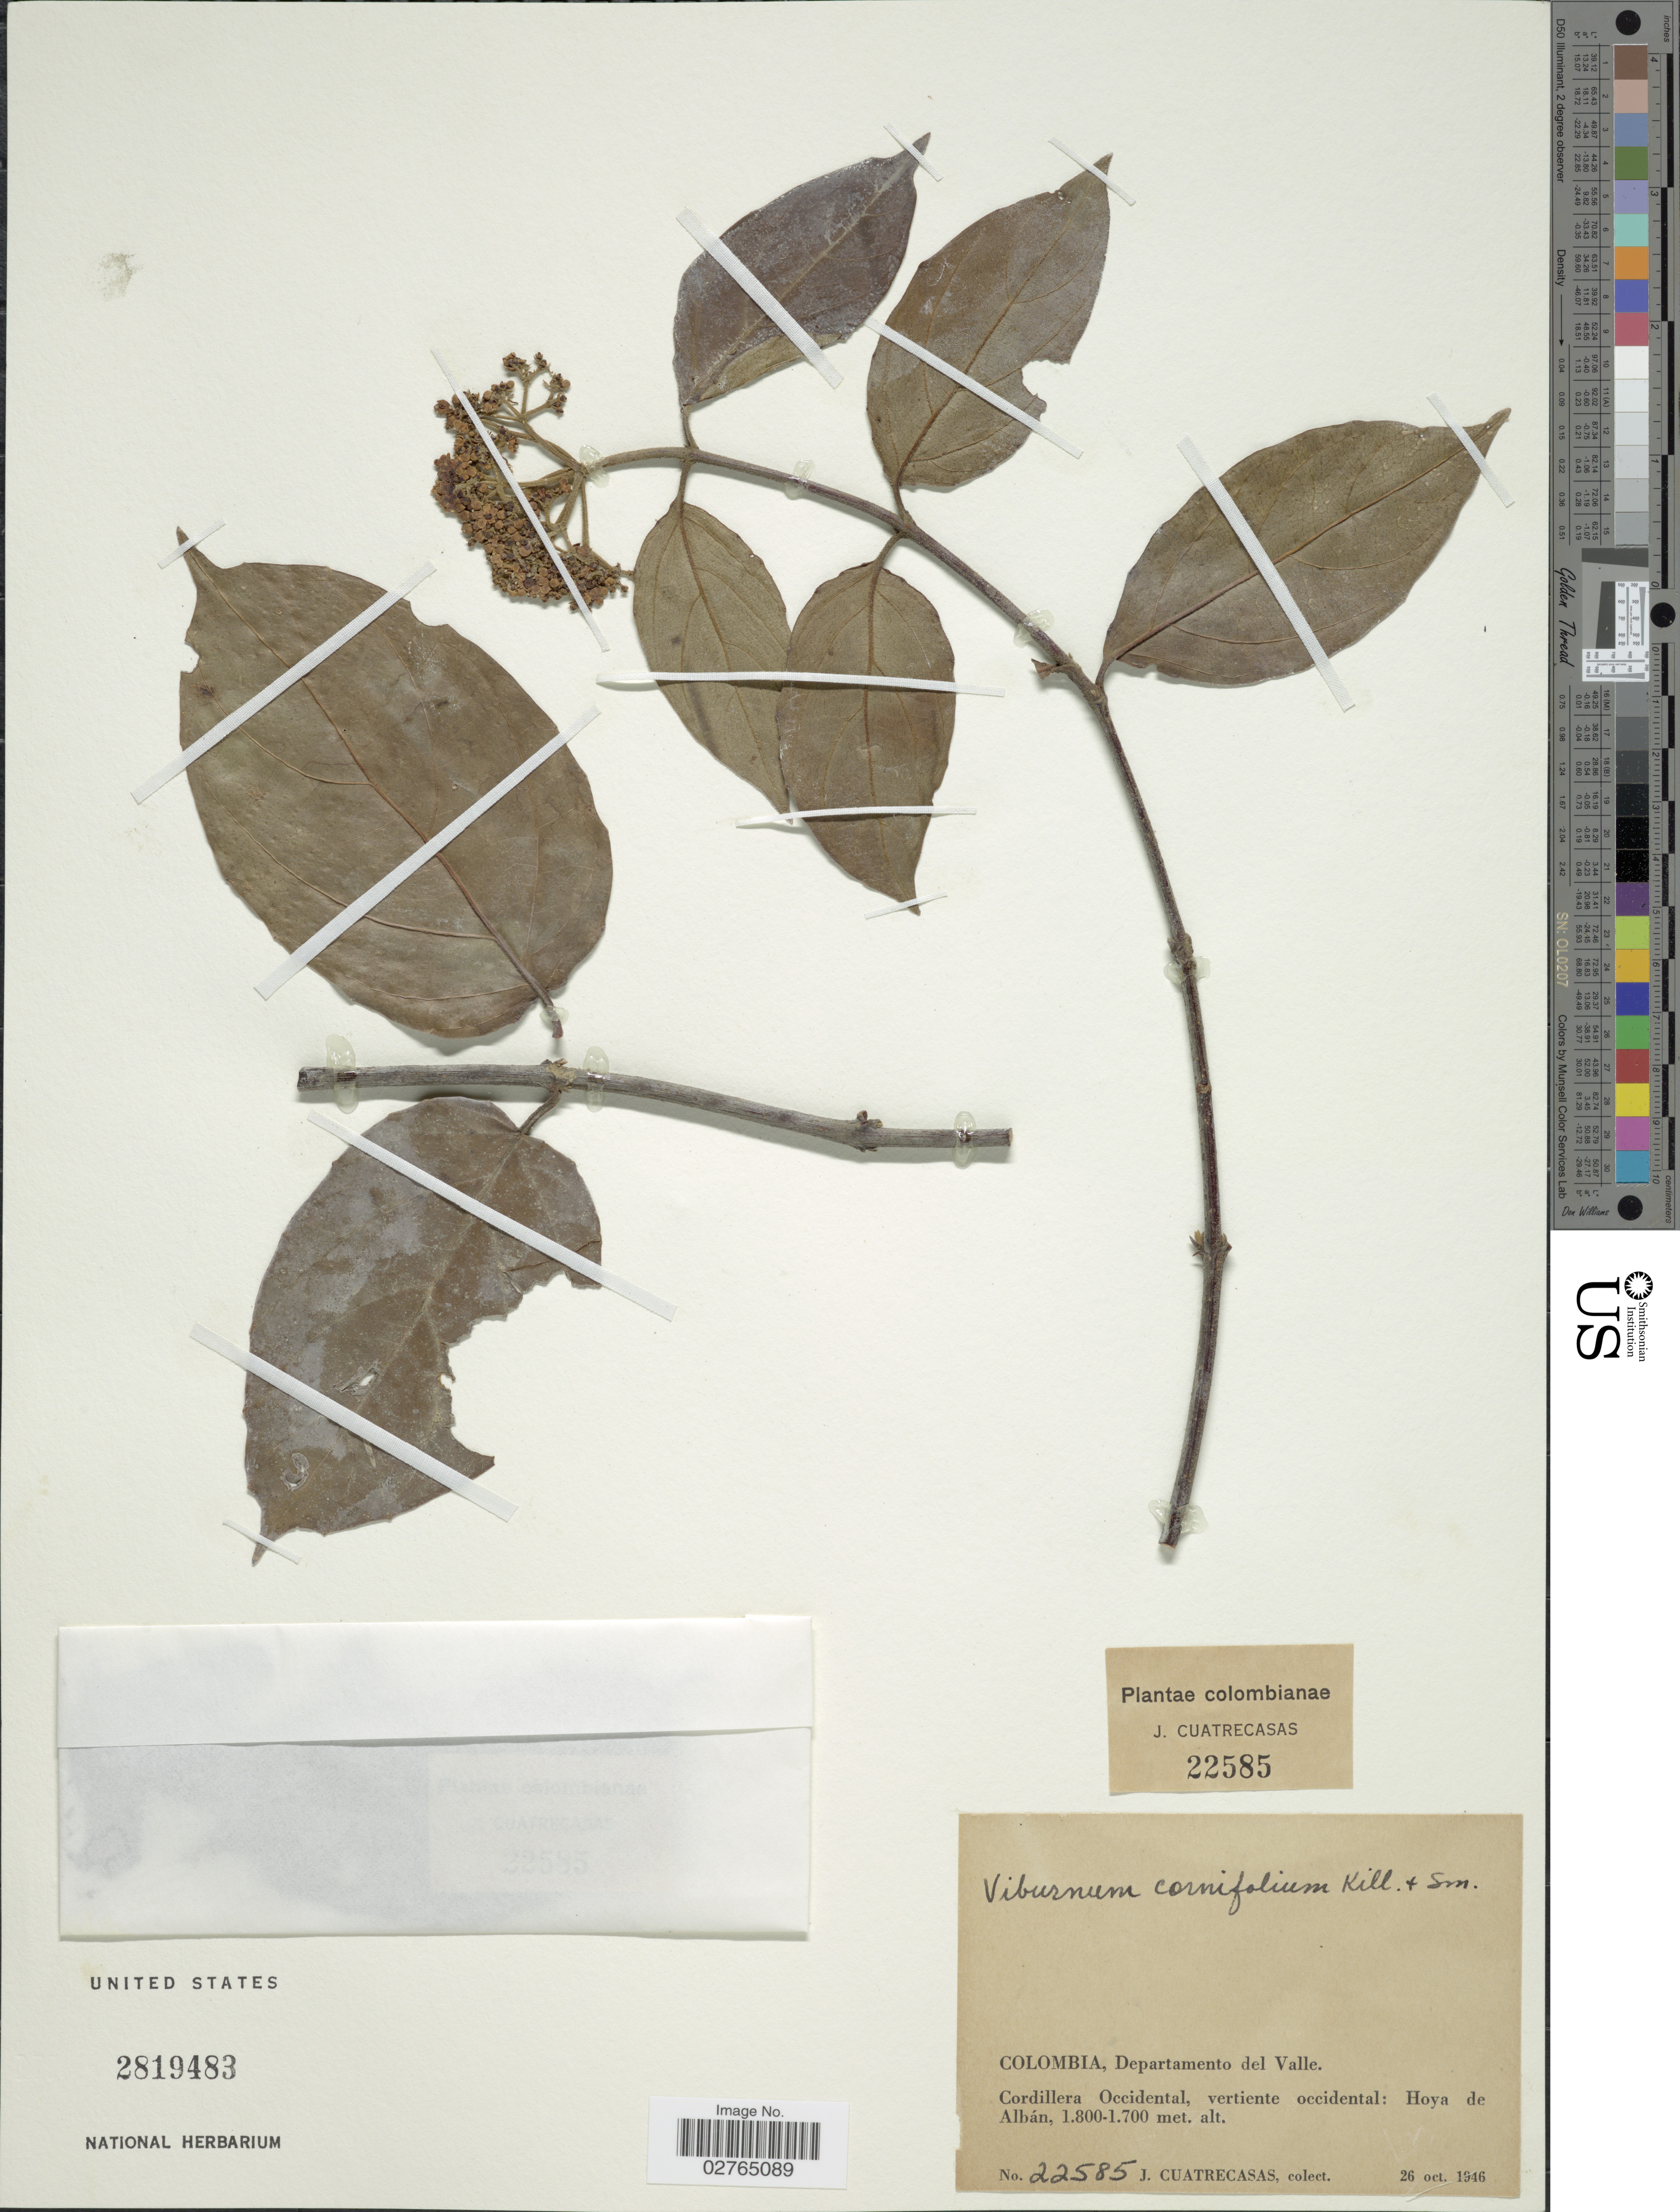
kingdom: Plantae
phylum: Tracheophyta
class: Magnoliopsida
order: Dipsacales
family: Viburnaceae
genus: Viburnum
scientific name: Viburnum cornifolium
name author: Killip & A.C. Sm.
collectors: J. Cuatrecasas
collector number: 22585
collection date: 1946-10-26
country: Colombia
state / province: Valle del Cauca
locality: Departamento del Valle. Cordillera Occidental, vertiente occidental: Hoya de Albán.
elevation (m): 1700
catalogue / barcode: US 2819483